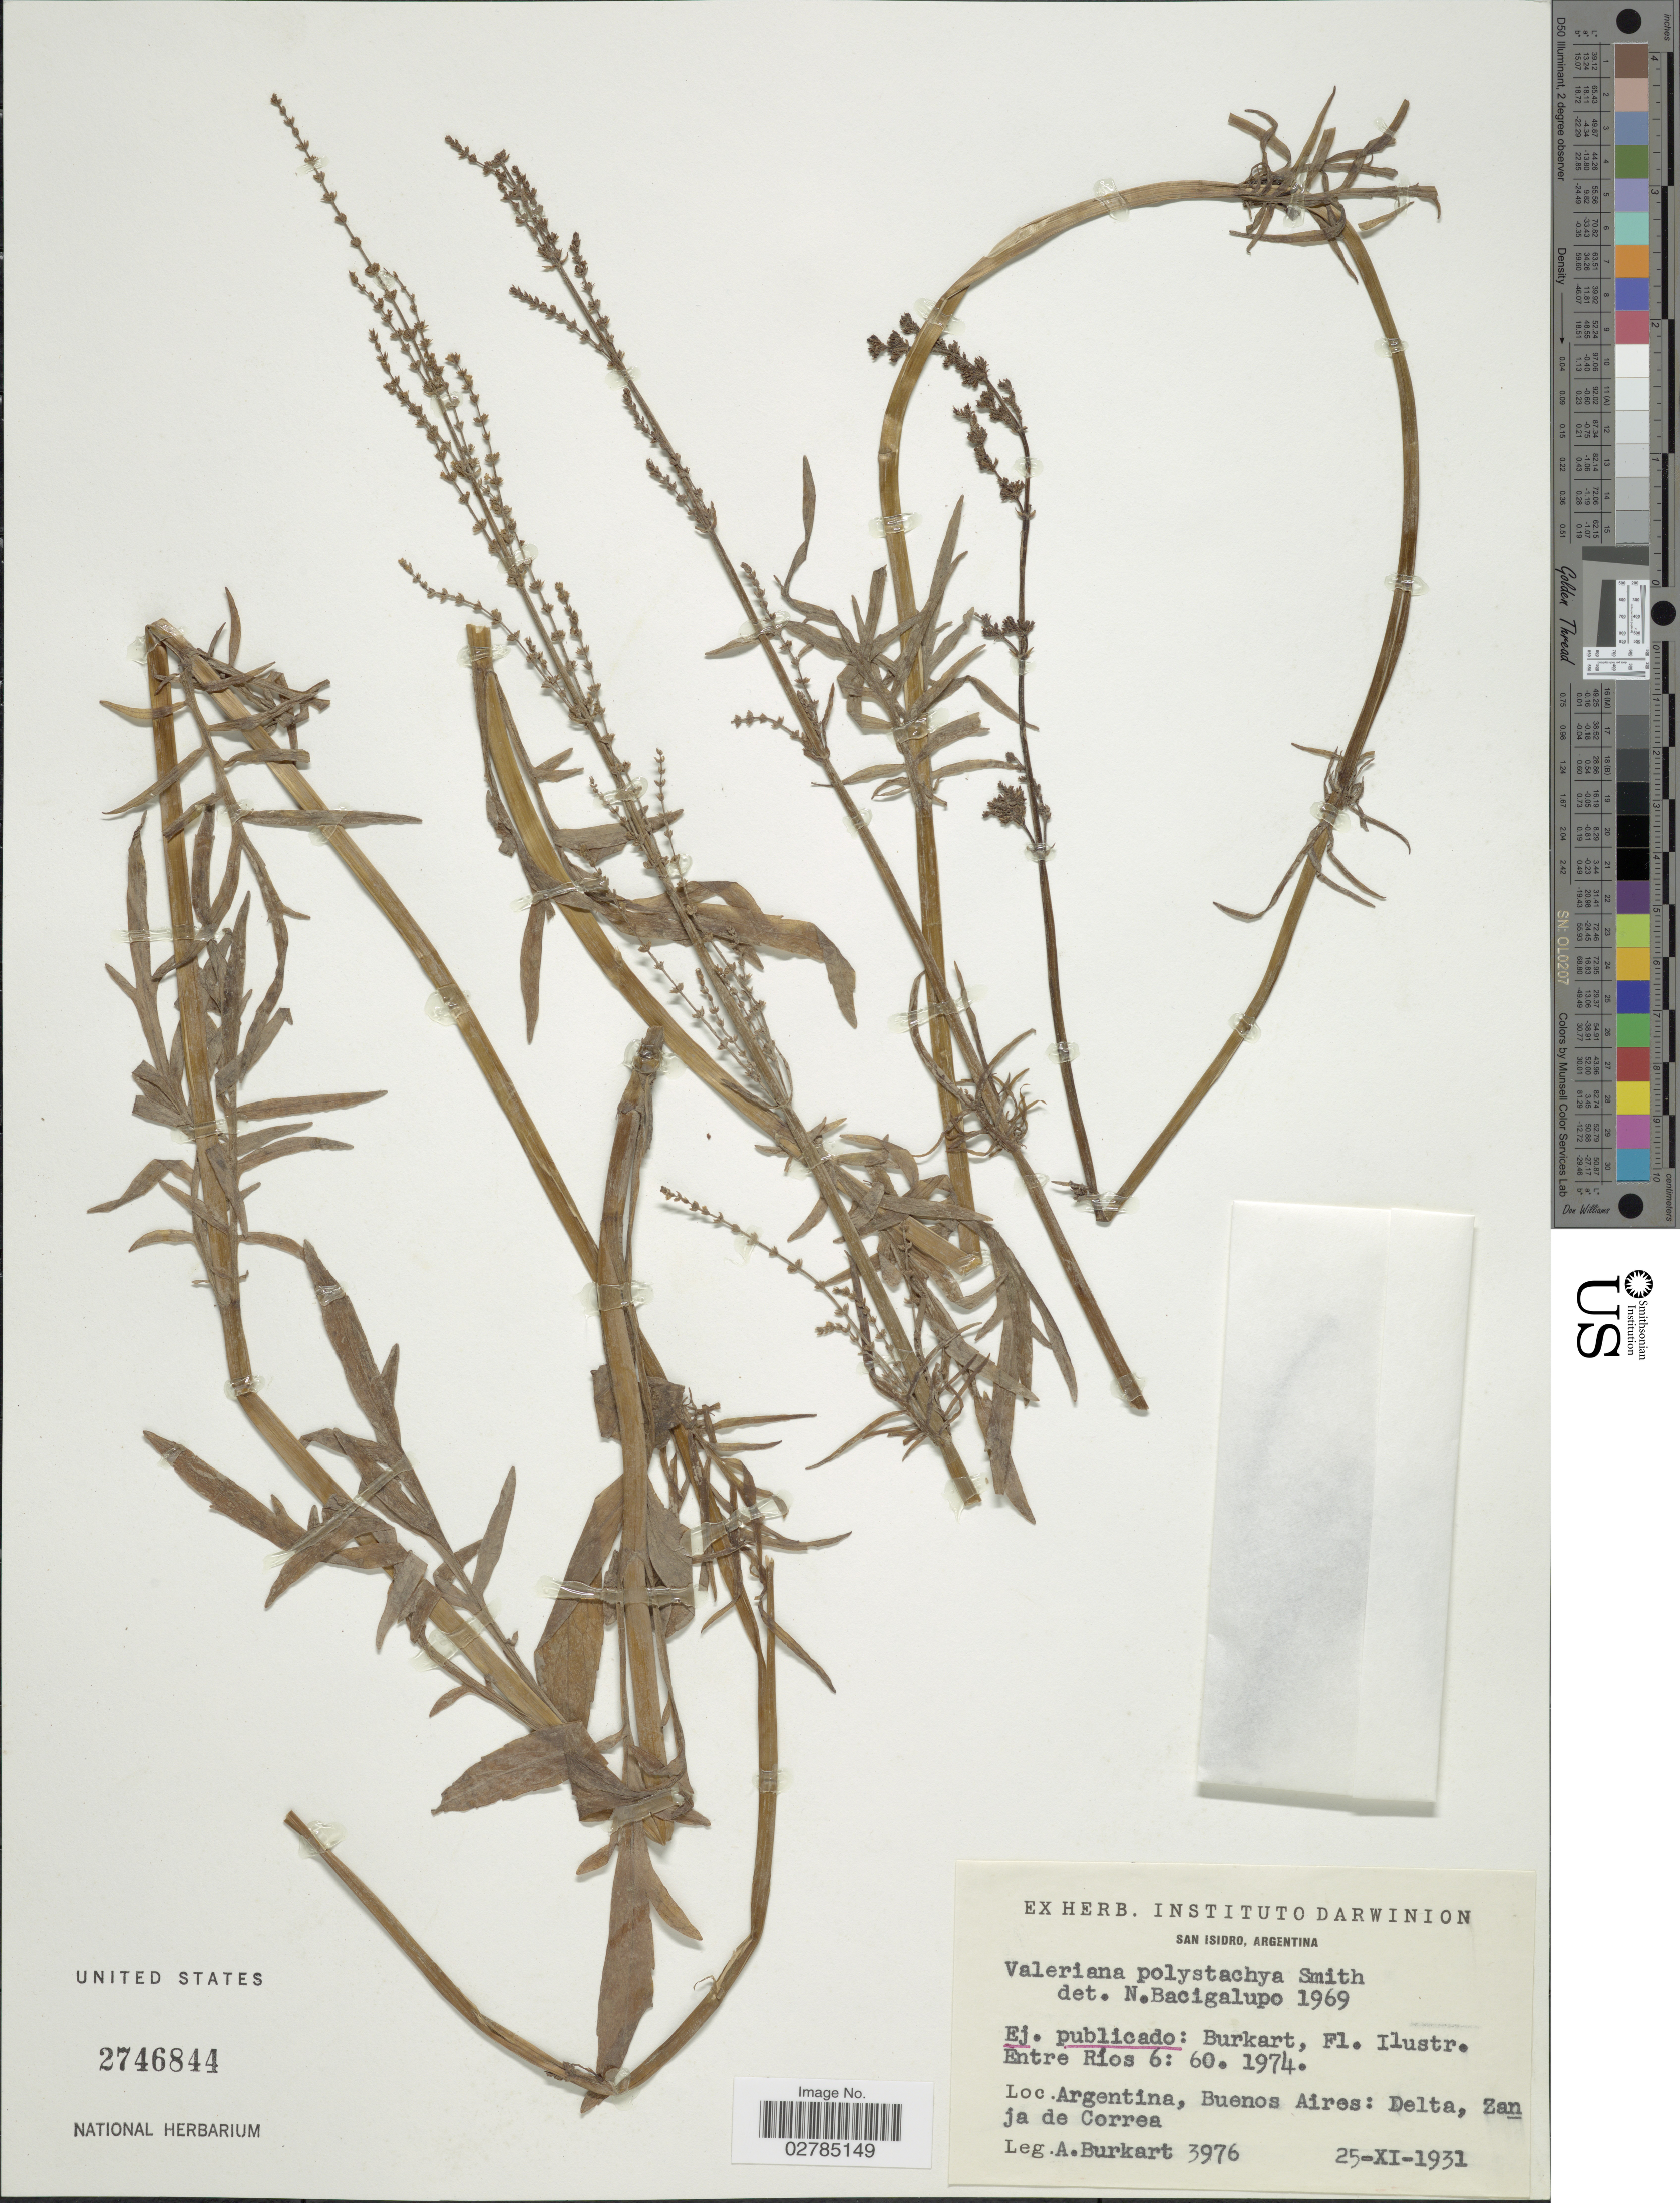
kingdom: Plantae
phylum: Tracheophyta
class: Magnoliopsida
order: Dipsacales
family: Caprifoliaceae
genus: Valeriana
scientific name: Valeriana polystachya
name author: Sm.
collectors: A. E. Burkart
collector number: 3976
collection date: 1931-11-25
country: Argentina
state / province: Buenos Aires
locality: Entre Ríos 6: 60. Delta, Zanja de Correa.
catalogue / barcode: US 2746844